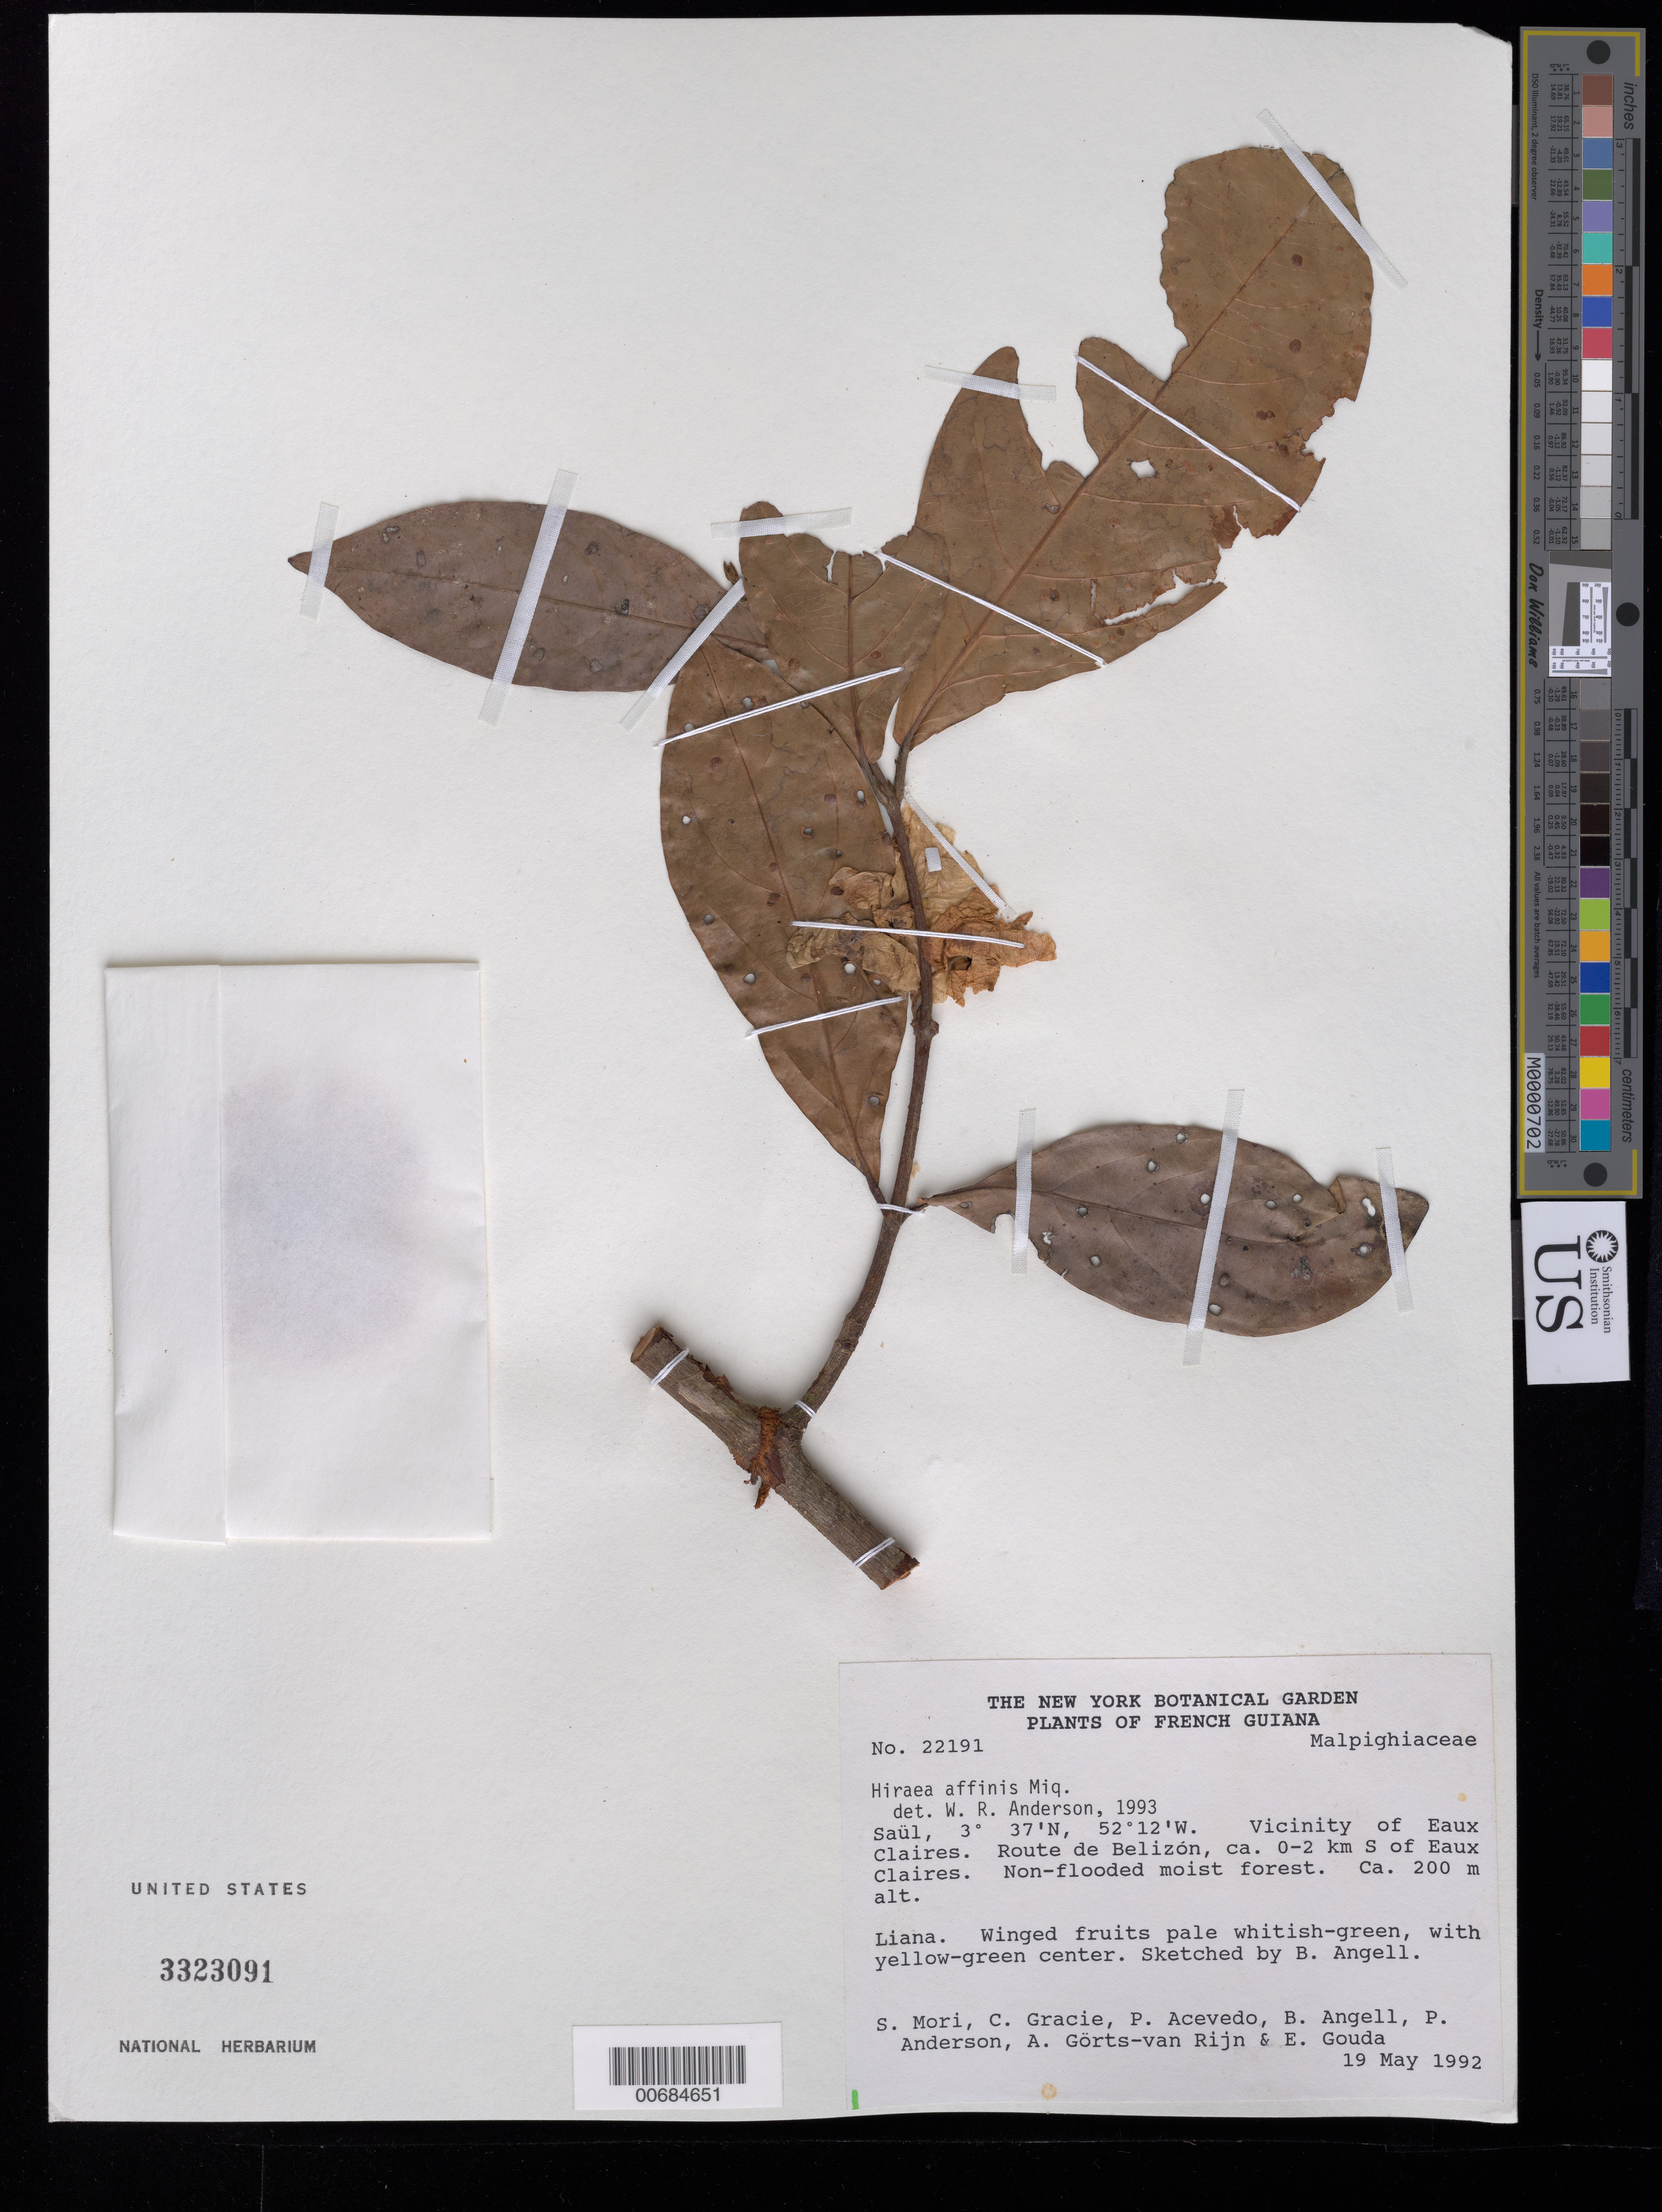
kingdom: Plantae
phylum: Tracheophyta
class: Magnoliopsida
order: Malpighiales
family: Malpighiaceae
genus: Hiraea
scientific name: Hiraea affinis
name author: Miq.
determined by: Anderson, W. R., (MICH), University of Michigan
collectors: S. Mori, C. A. Gracie, P. Acevedo-Rodr., Bobbi Angell, P. Anderson, A. .R. A. Görts-van Rijn & E. J. Gouda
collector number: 22191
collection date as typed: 19-May-92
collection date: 1992-05-19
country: French Guiana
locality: Saül, vicinity of Eaux Claires, Route de Belizon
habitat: Non-flooded moist forest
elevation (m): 200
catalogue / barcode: US 3323091